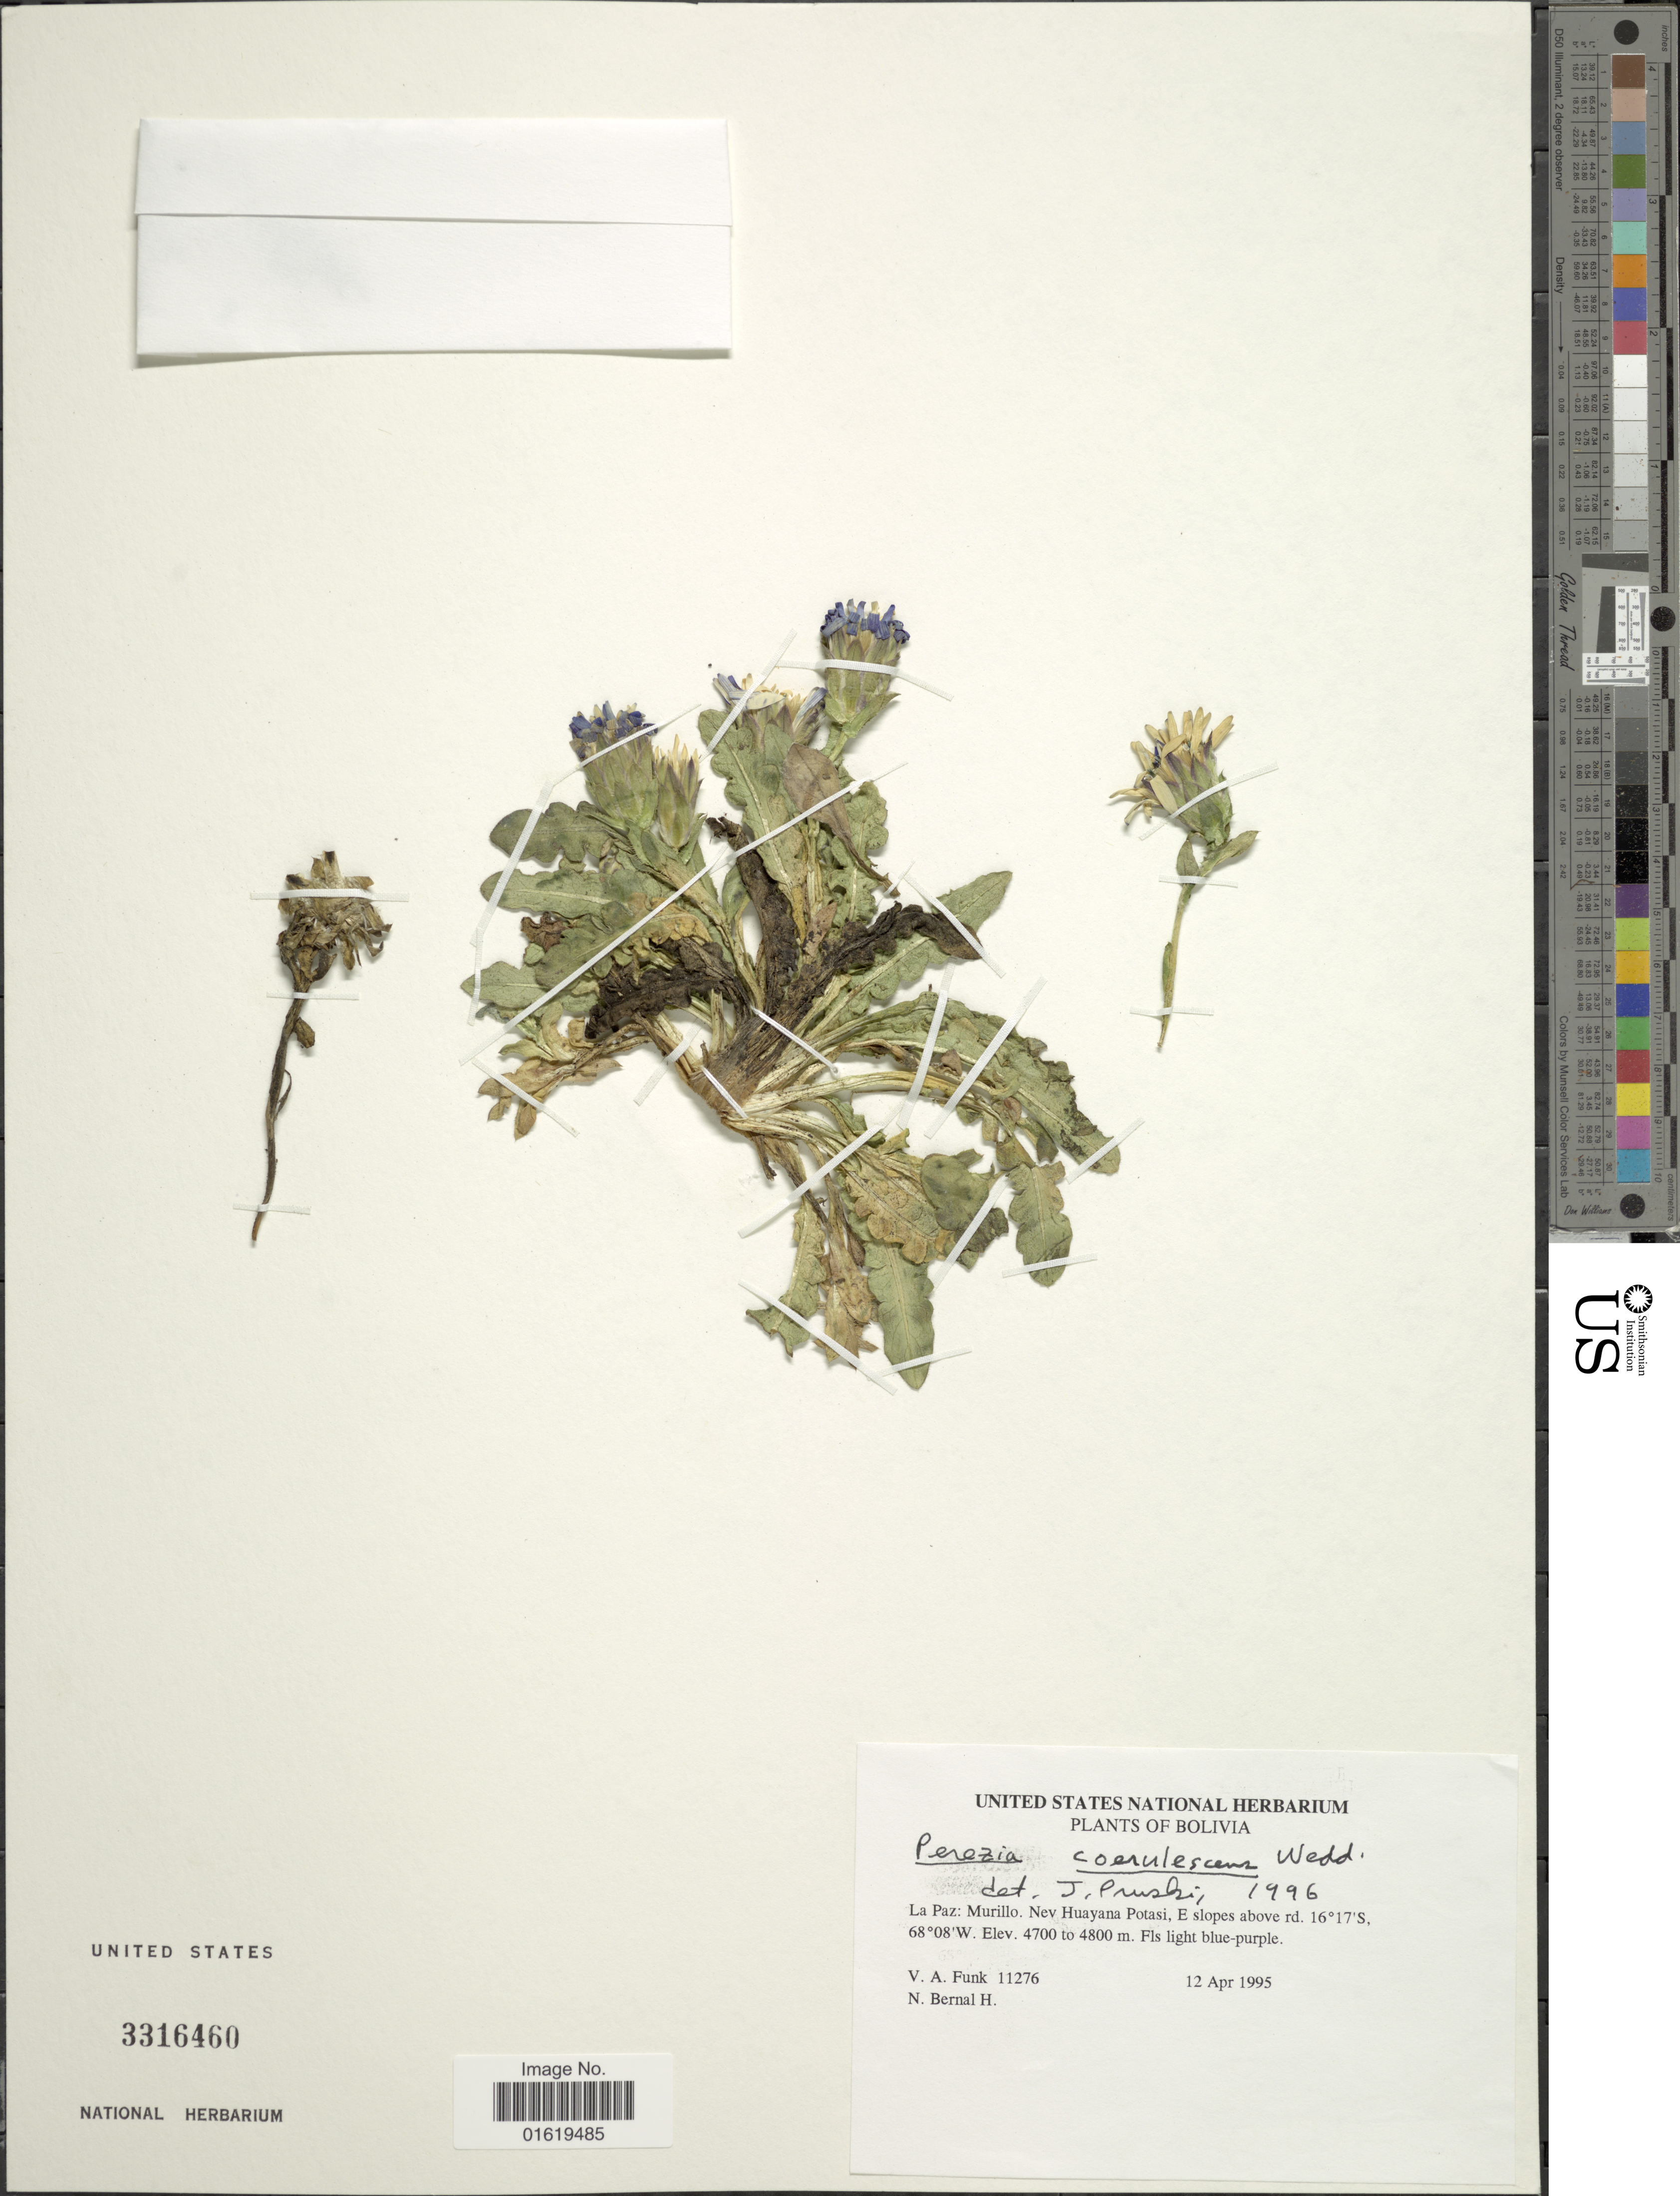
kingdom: Plantae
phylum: Tracheophyta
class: Magnoliopsida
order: Asterales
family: Asteraceae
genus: Perezia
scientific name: Perezia coerulescens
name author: Wedd.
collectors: V. Funk & N. Bernal H.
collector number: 11276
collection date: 1995-04-12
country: Bolivia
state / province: La Paz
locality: La Paz: Murillo. Nev Huayana Potasi, E slopes above rd.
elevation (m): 4700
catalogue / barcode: US 3316460